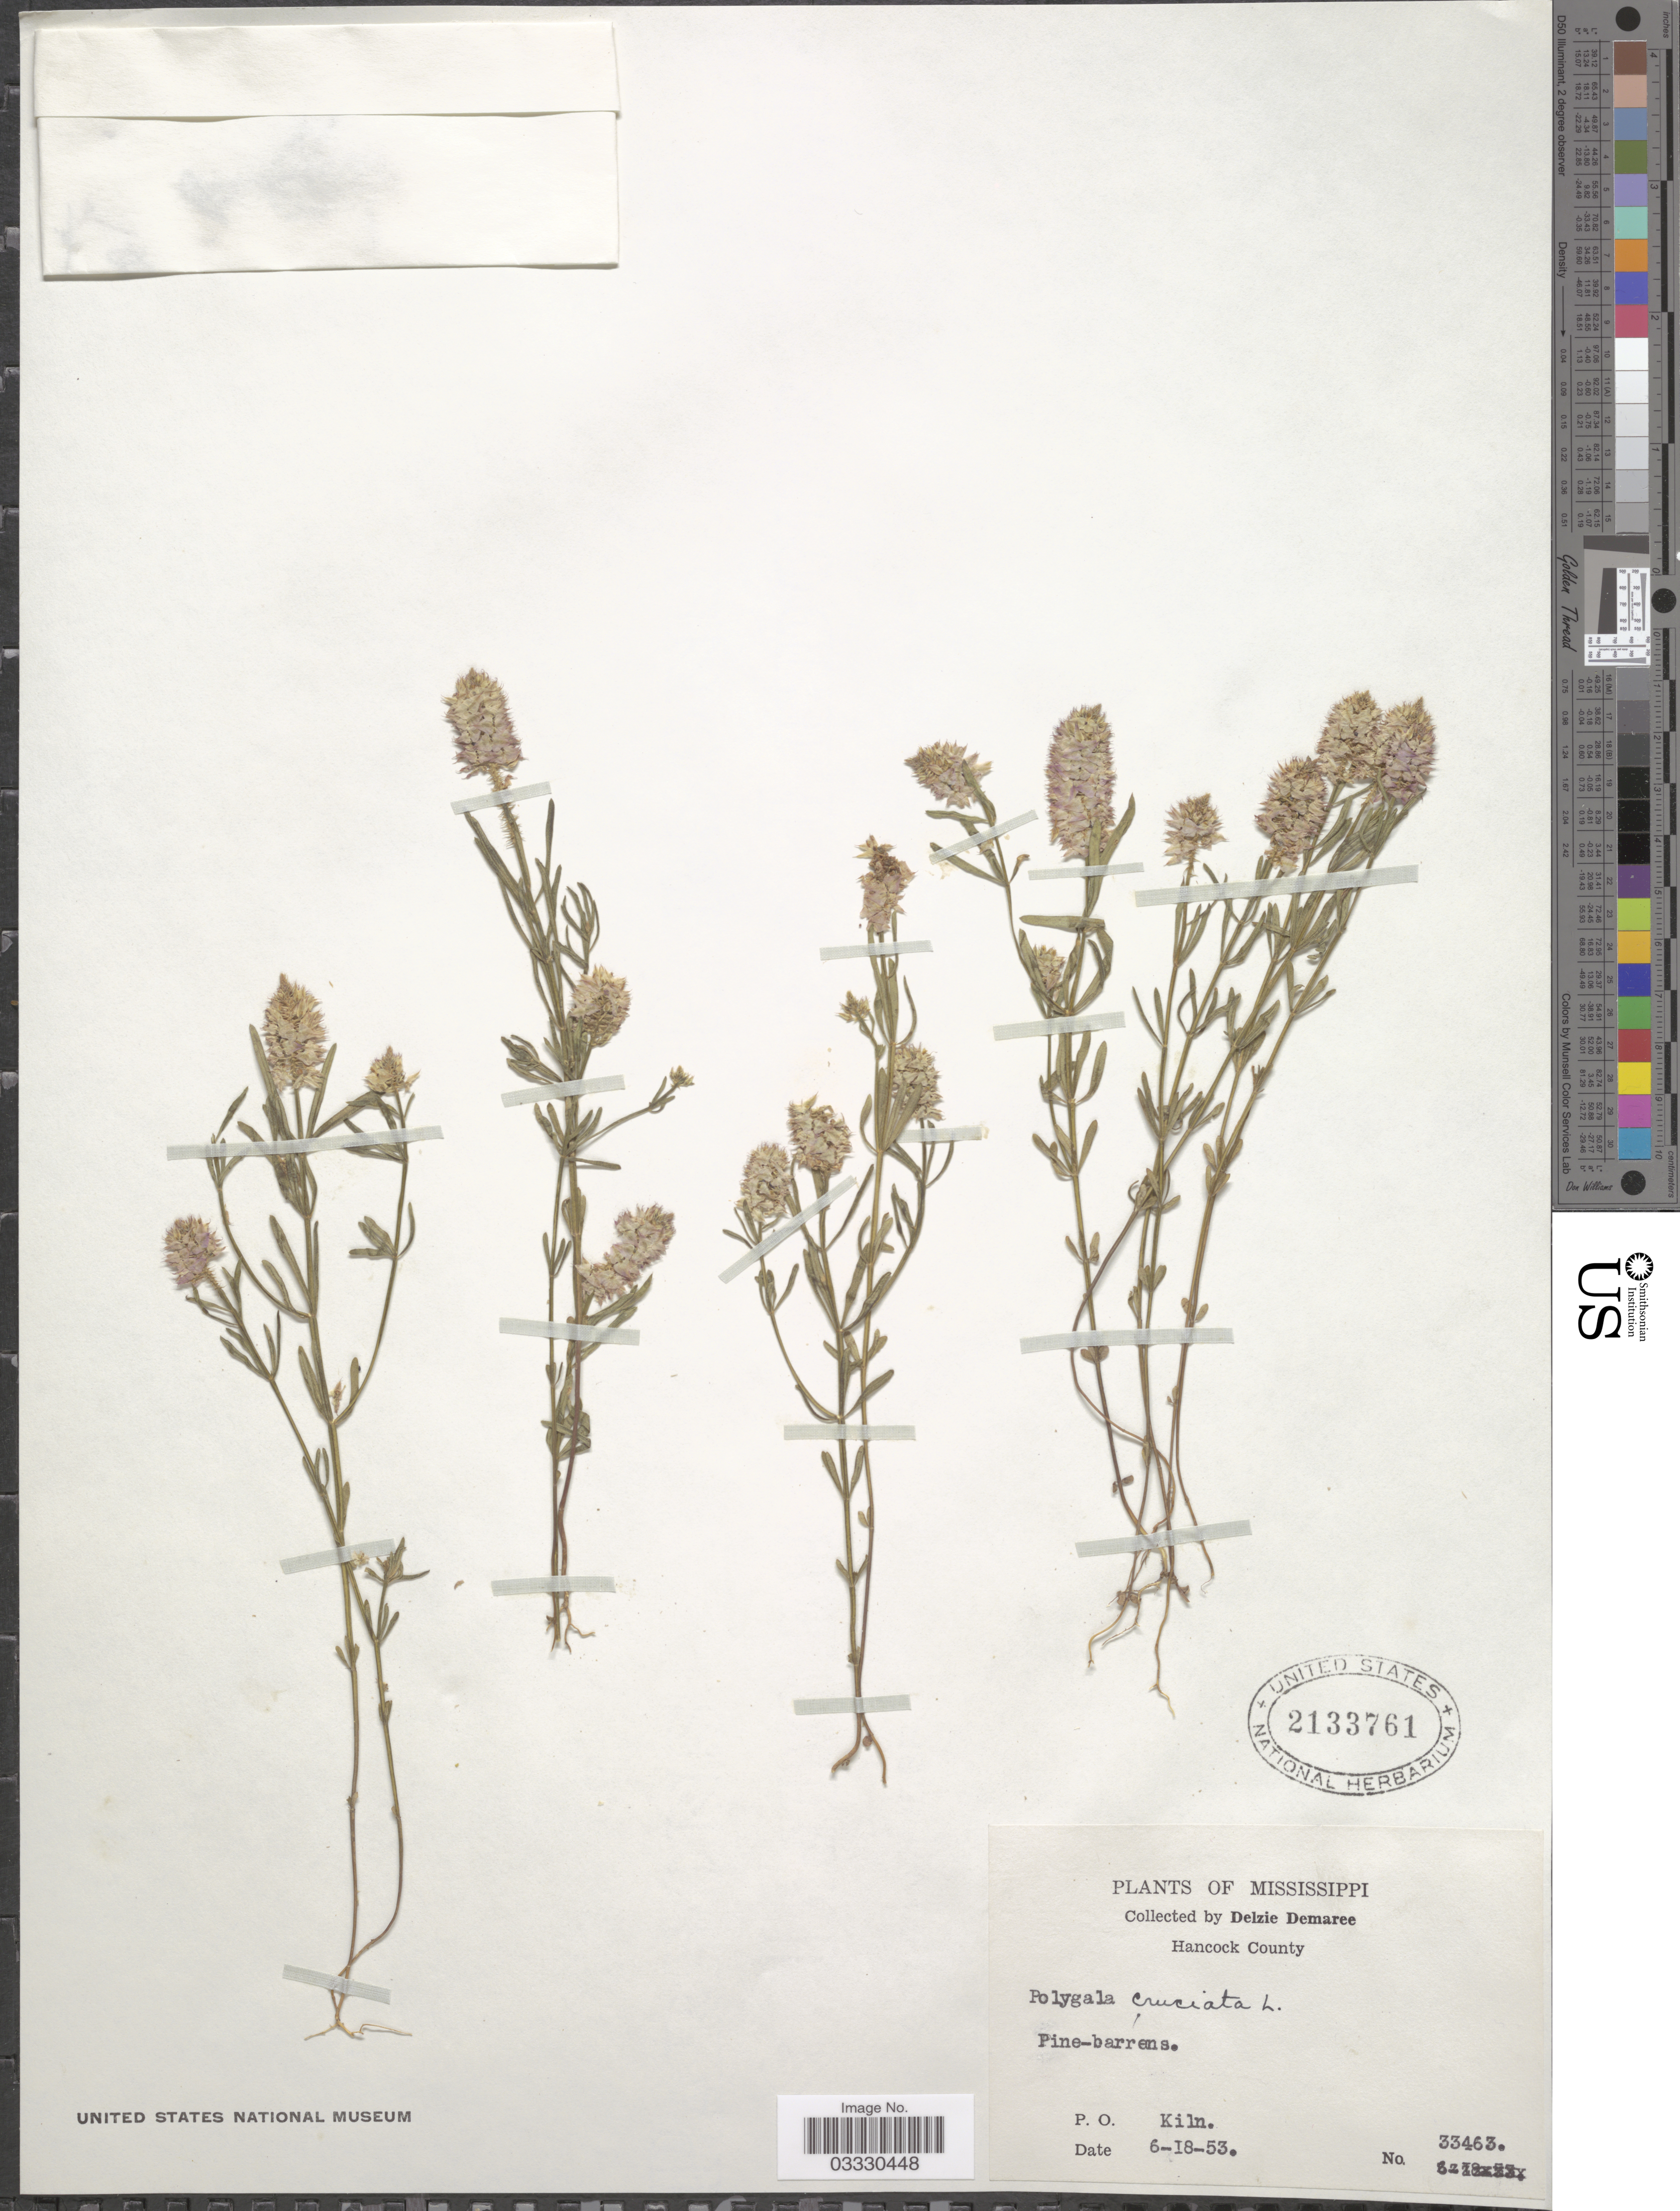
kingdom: Plantae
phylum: Tracheophyta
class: Magnoliopsida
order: Fabales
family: Polygalaceae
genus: Polygala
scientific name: Polygala cruciata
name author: L.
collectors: D. Demaree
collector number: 33463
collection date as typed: Transcribed d/m/y: 18/6/53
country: United States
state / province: Mississippi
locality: Hancock County. P. O. Kiln.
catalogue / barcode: US 2133761